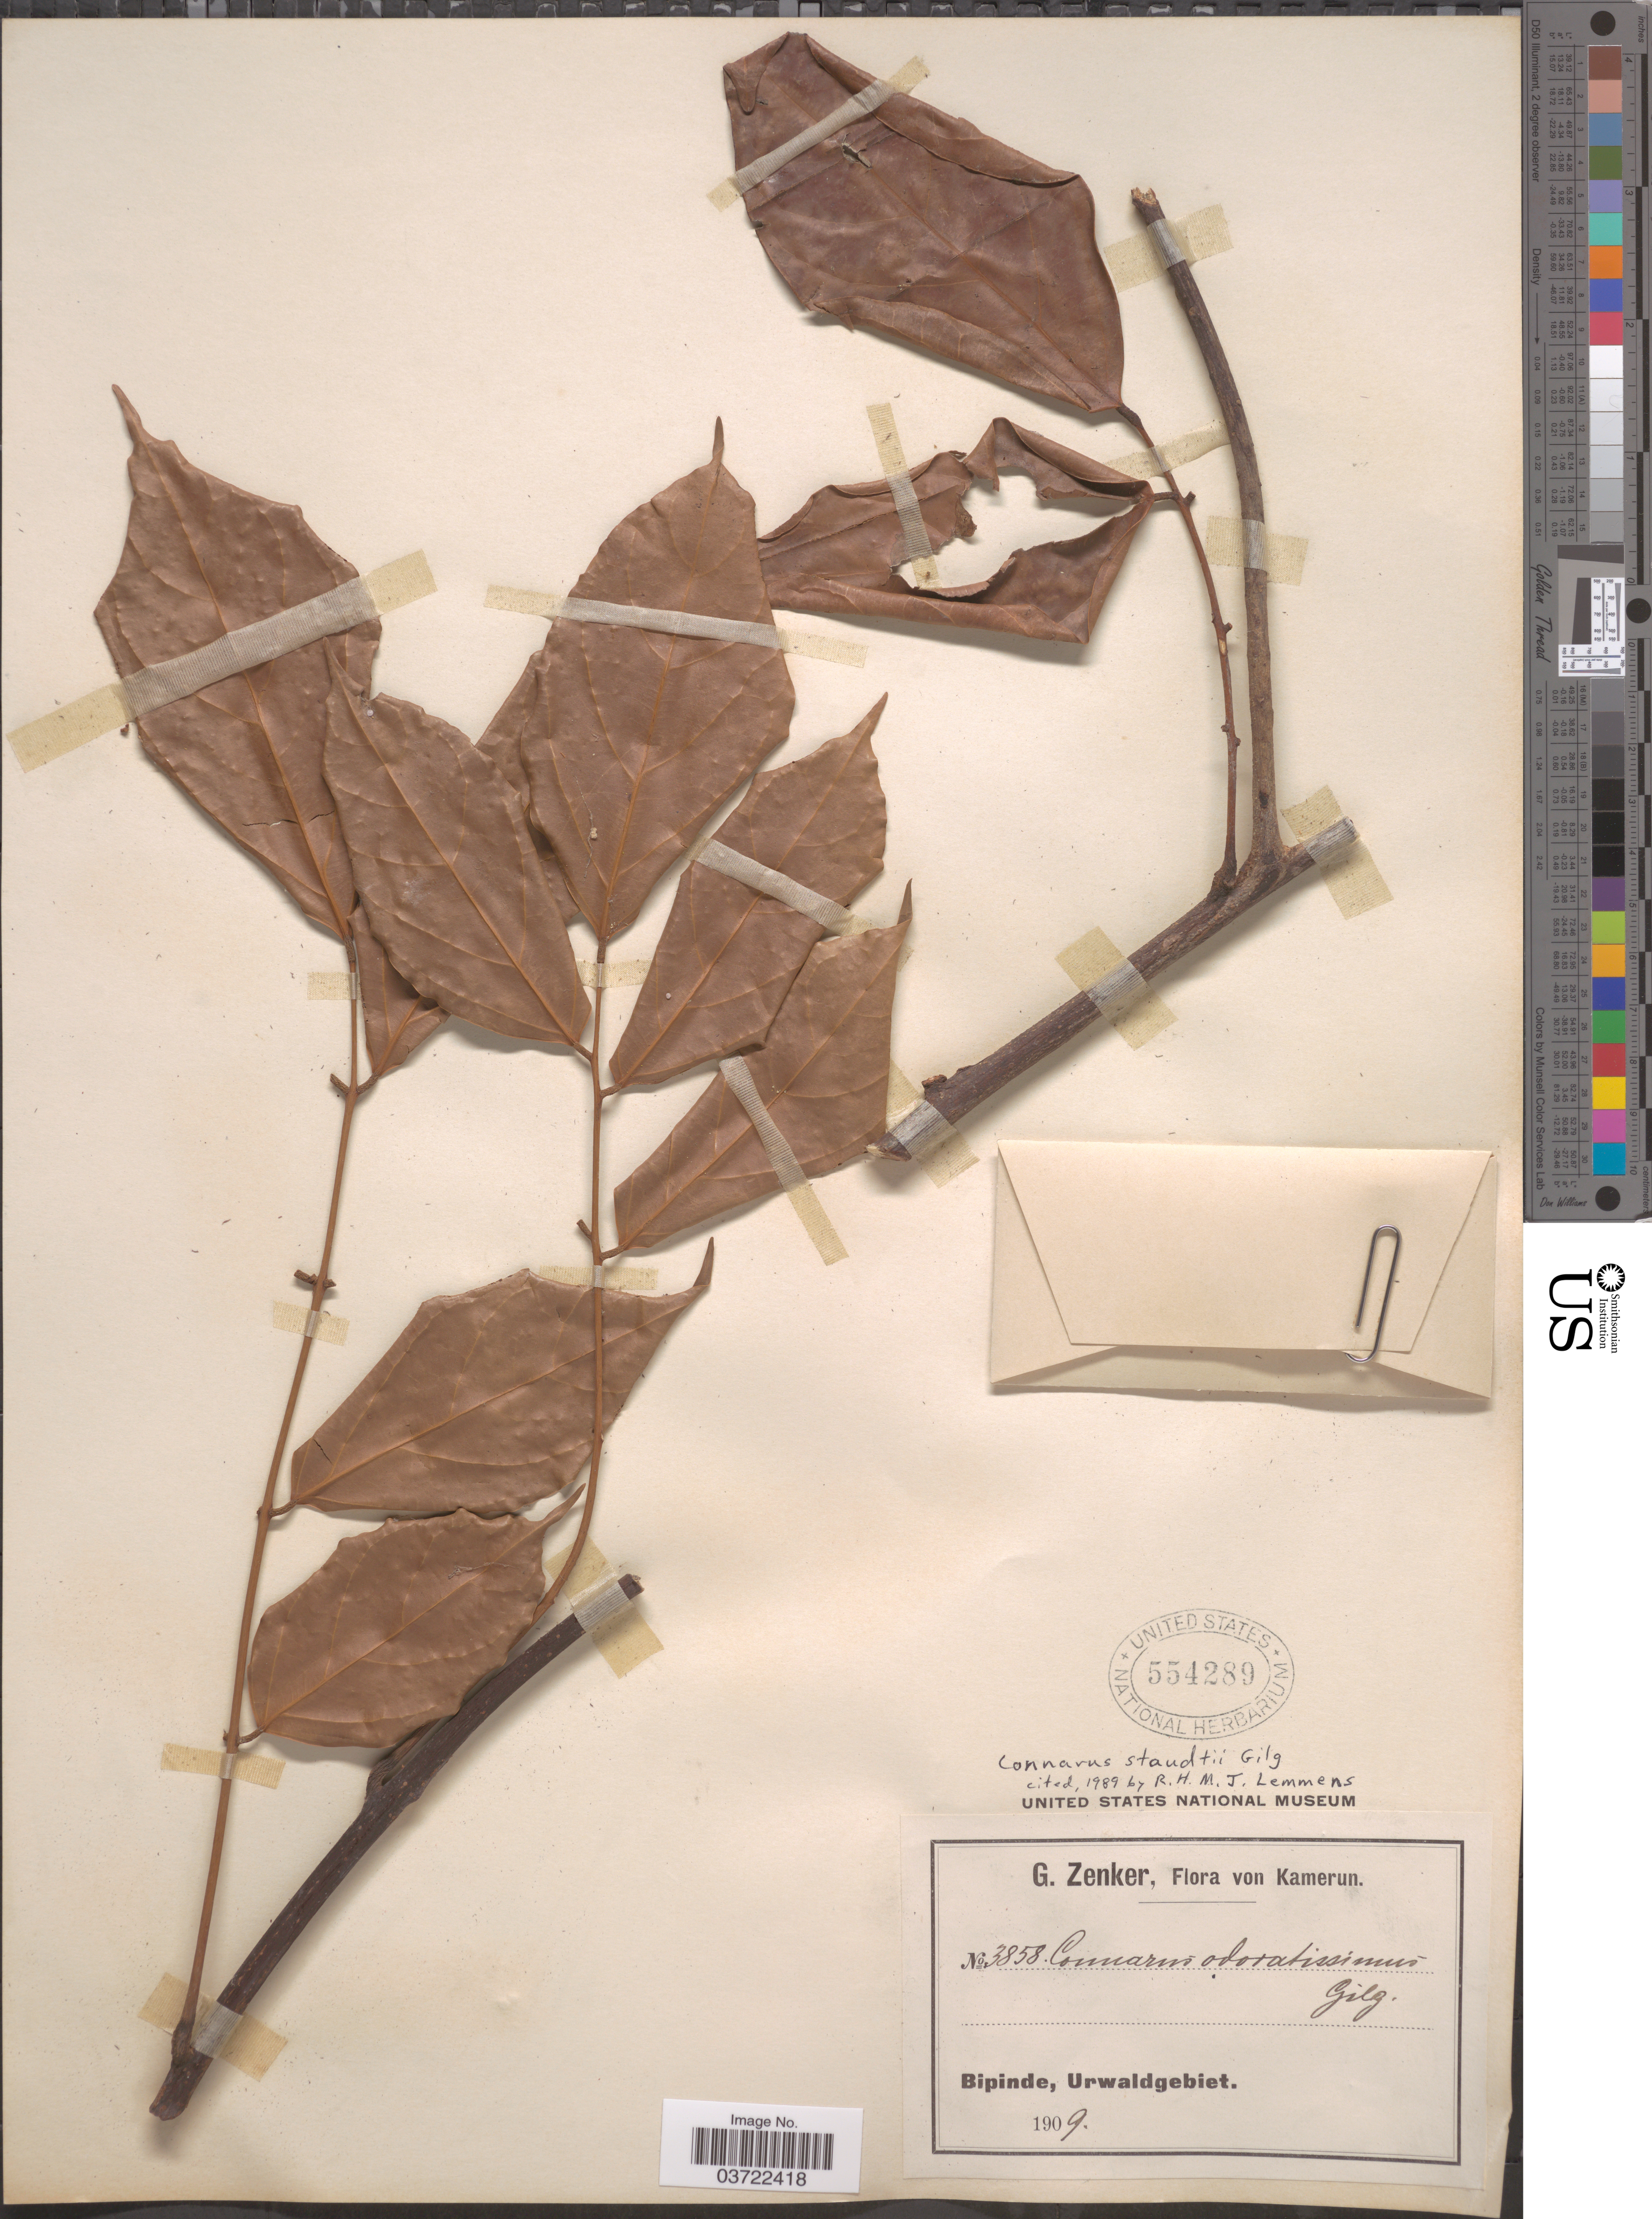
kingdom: Plantae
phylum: Tracheophyta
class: Magnoliopsida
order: Oxalidales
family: Connaraceae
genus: Connarus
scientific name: Connarus staudtii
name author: Gilg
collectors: G. A. Zenker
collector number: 3858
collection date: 1909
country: Cameroon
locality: Bipinde, Urwaldgebiet.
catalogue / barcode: US 554289